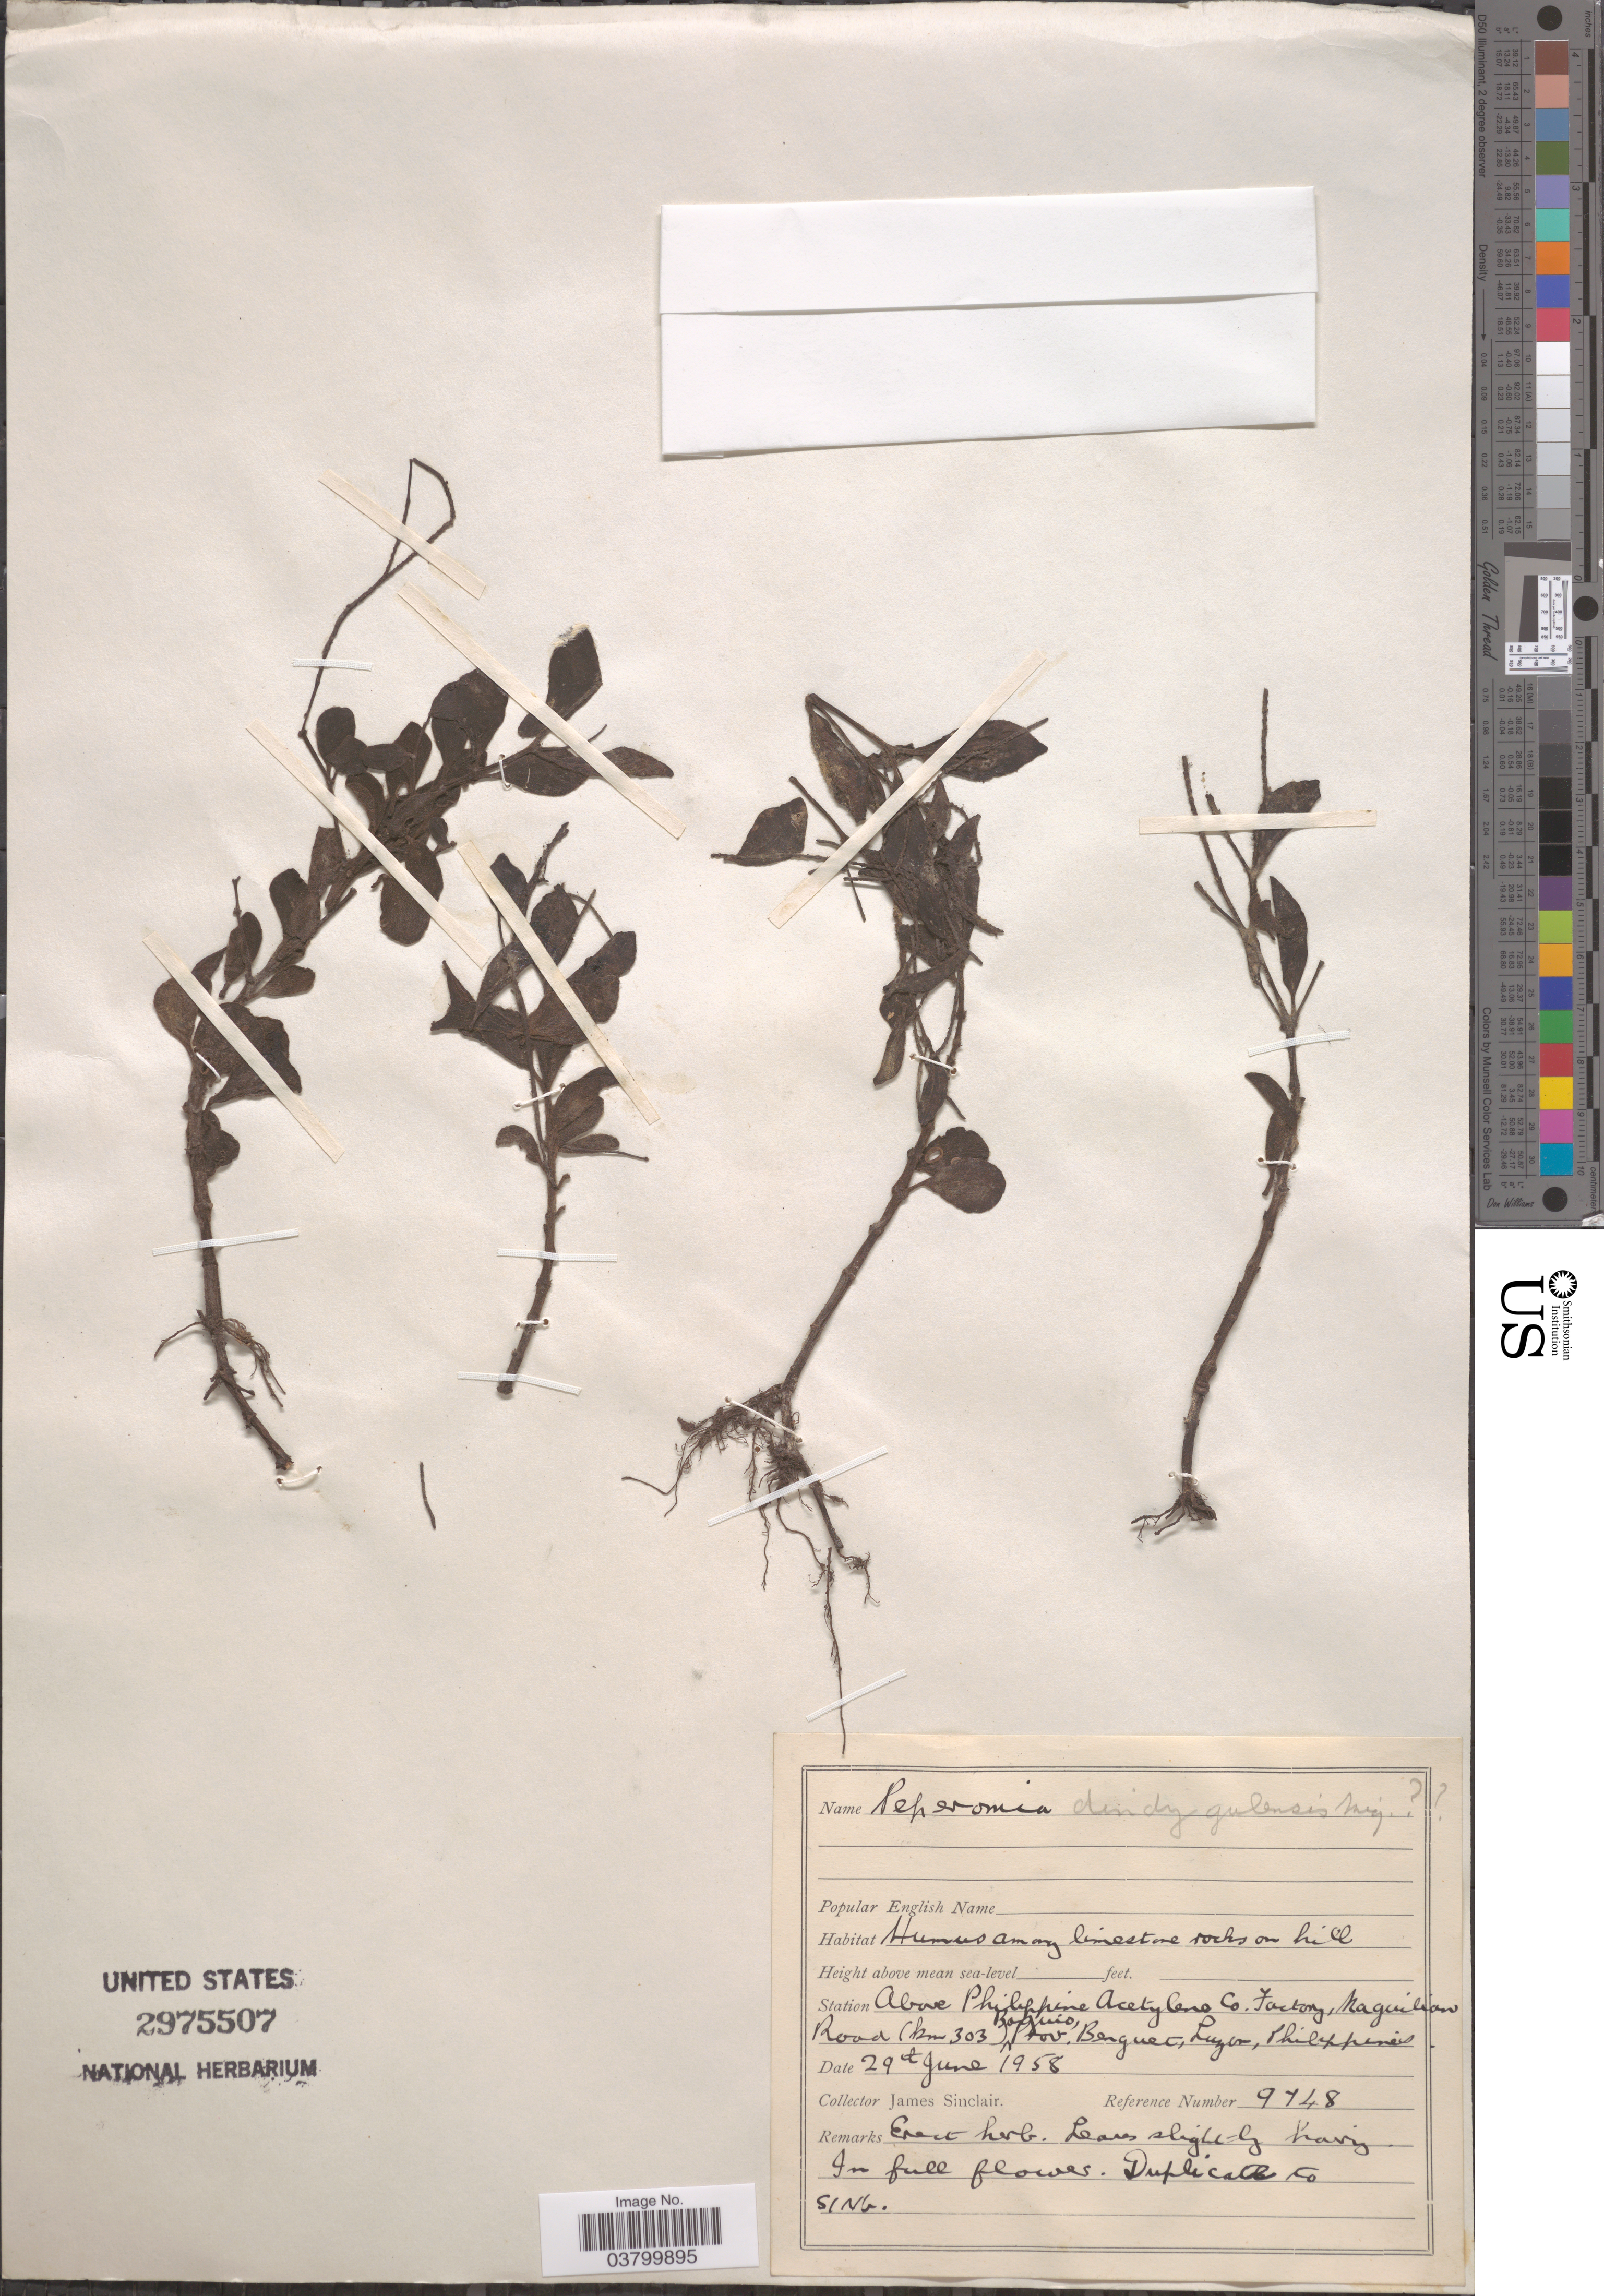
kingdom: Plantae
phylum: Tracheophyta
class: Magnoliopsida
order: Piperales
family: Piperaceae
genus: Peperomia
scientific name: Peperomia dindygulensis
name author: Miq.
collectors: J. Sinclair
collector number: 9748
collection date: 1958-06-29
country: Philippines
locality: Among limestone rocks on hill. Above Philippine Acetylene Co. Factory, Maguilian Road (km 303) Baguio, Prov. Benguet, Luzon.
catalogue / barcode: US 2975507